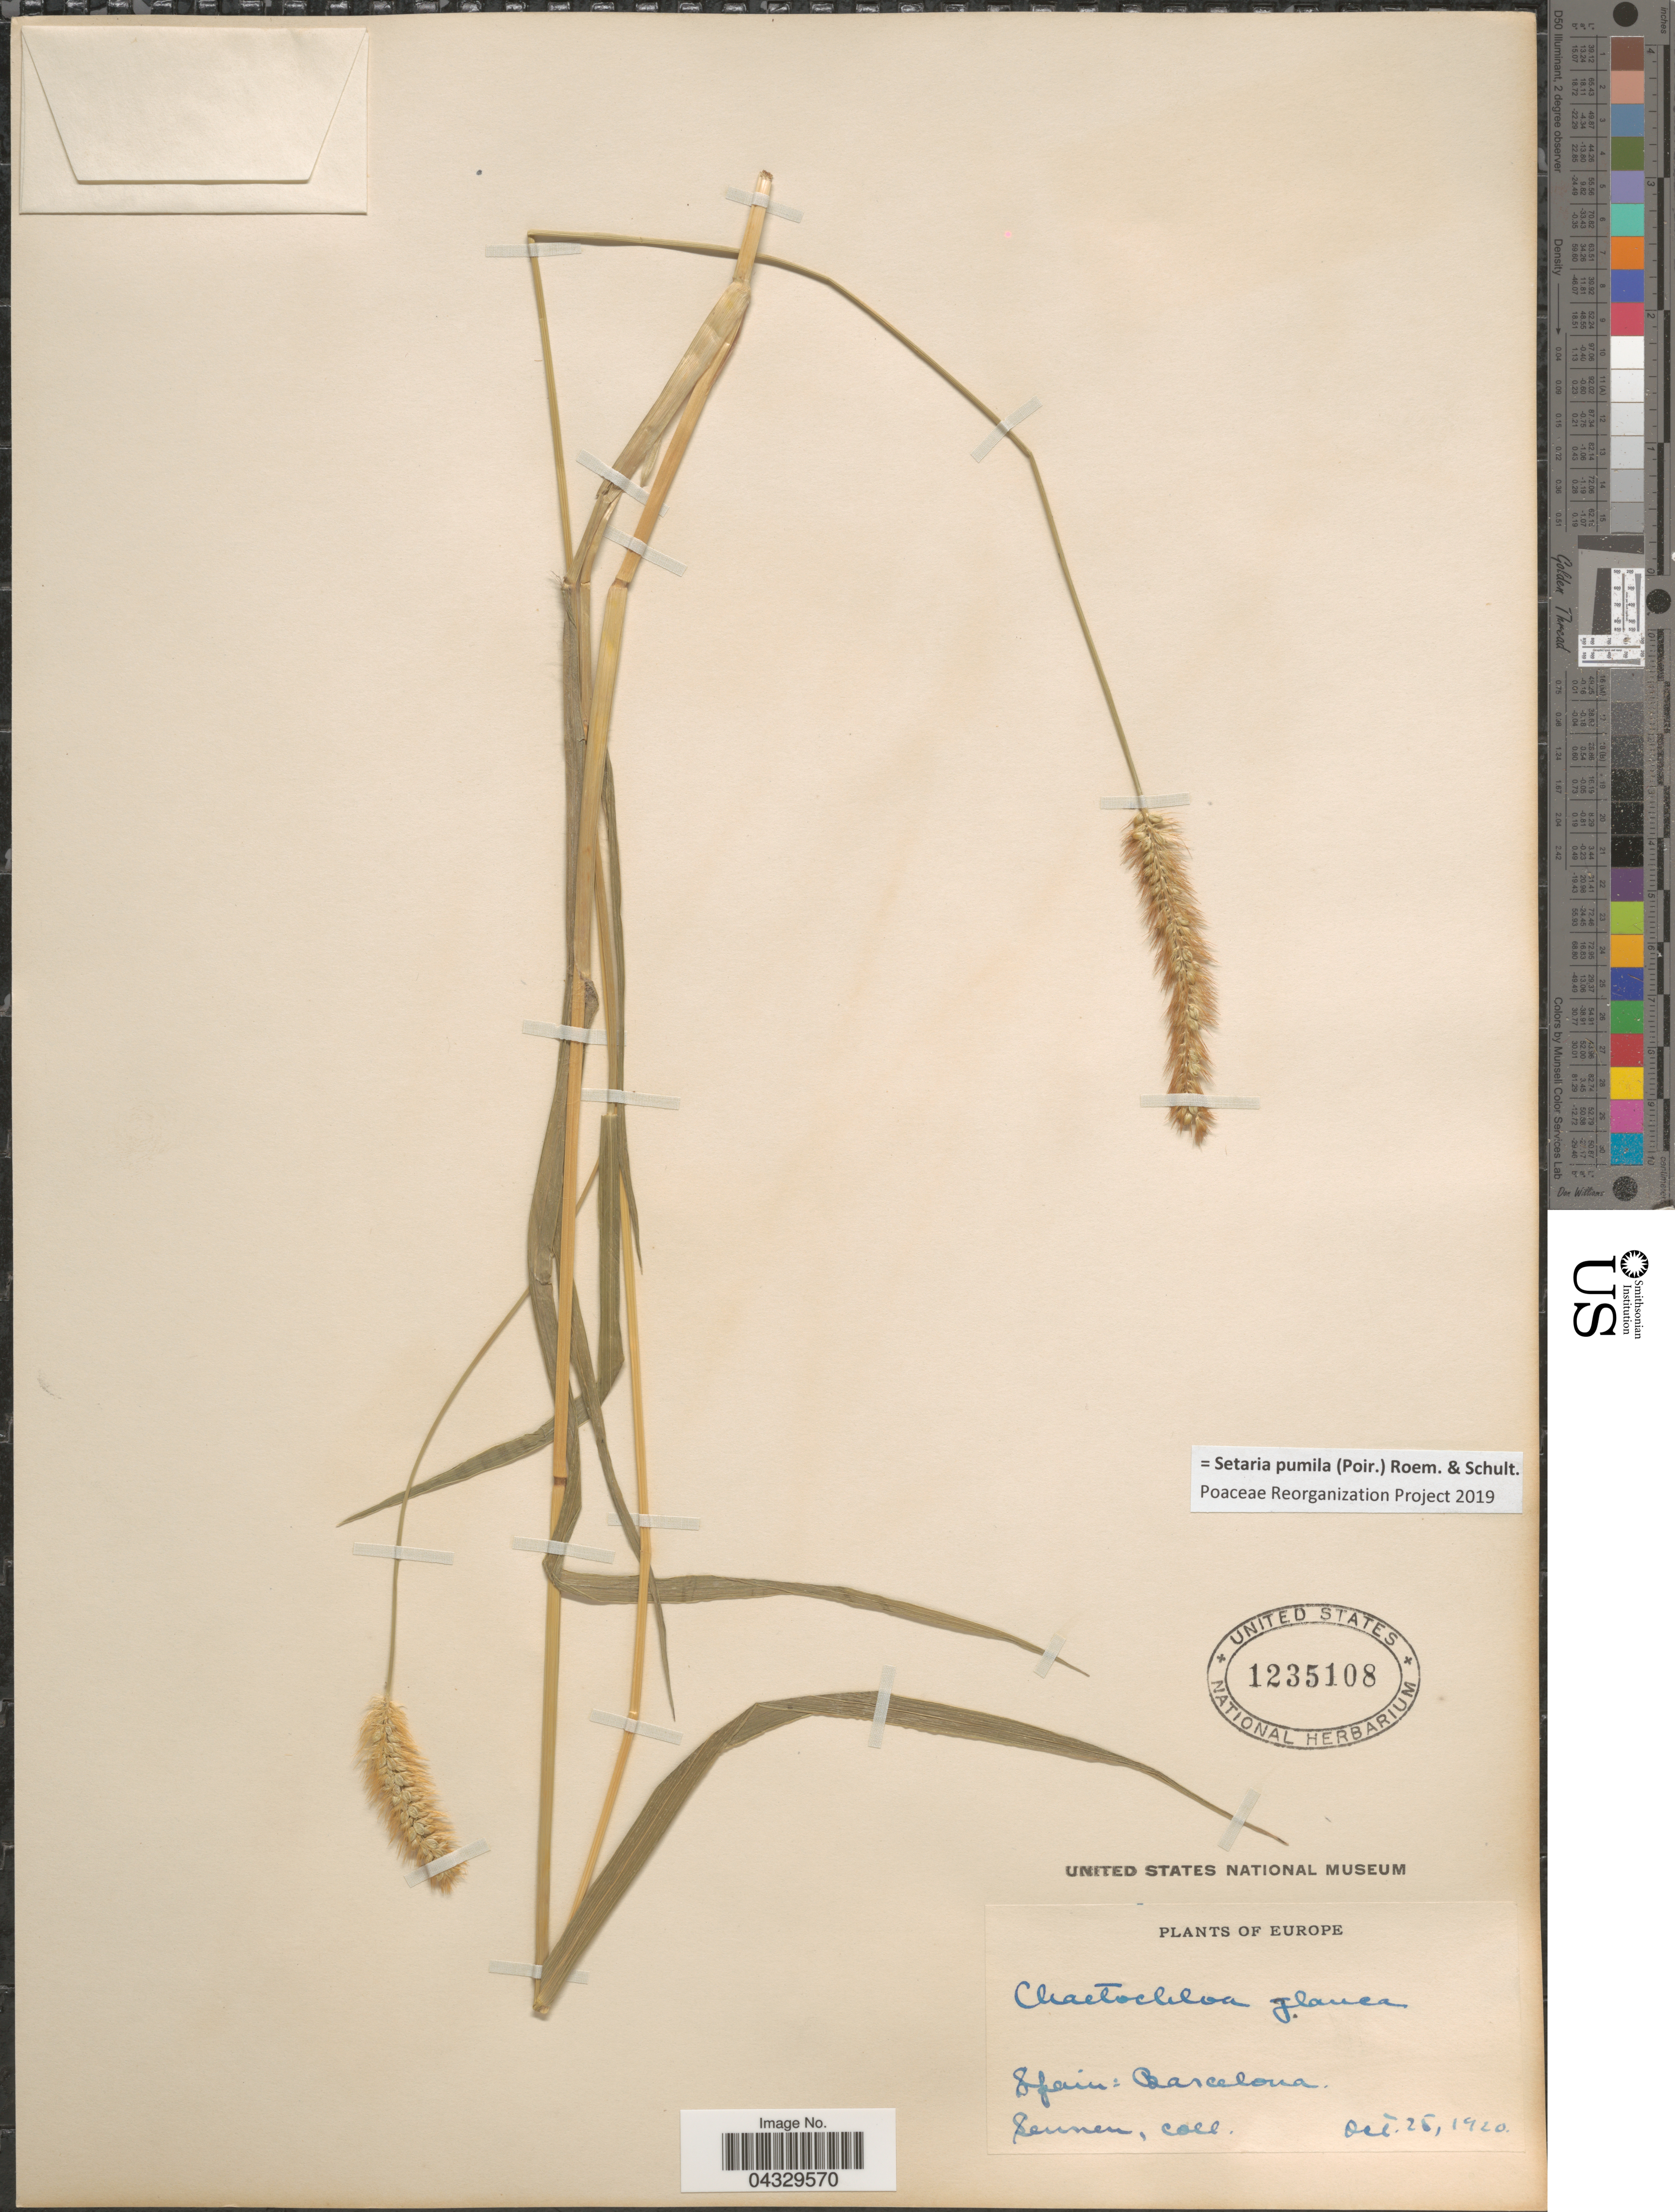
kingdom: Plantae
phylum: Tracheophyta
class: Liliopsida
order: Poales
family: Poaceae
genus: Setaria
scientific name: Setaria pumila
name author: (Poir.) Roem. & Schult.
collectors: E. Sennen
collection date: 1920-10-25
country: Spain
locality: Barcelona.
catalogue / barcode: US 1235108